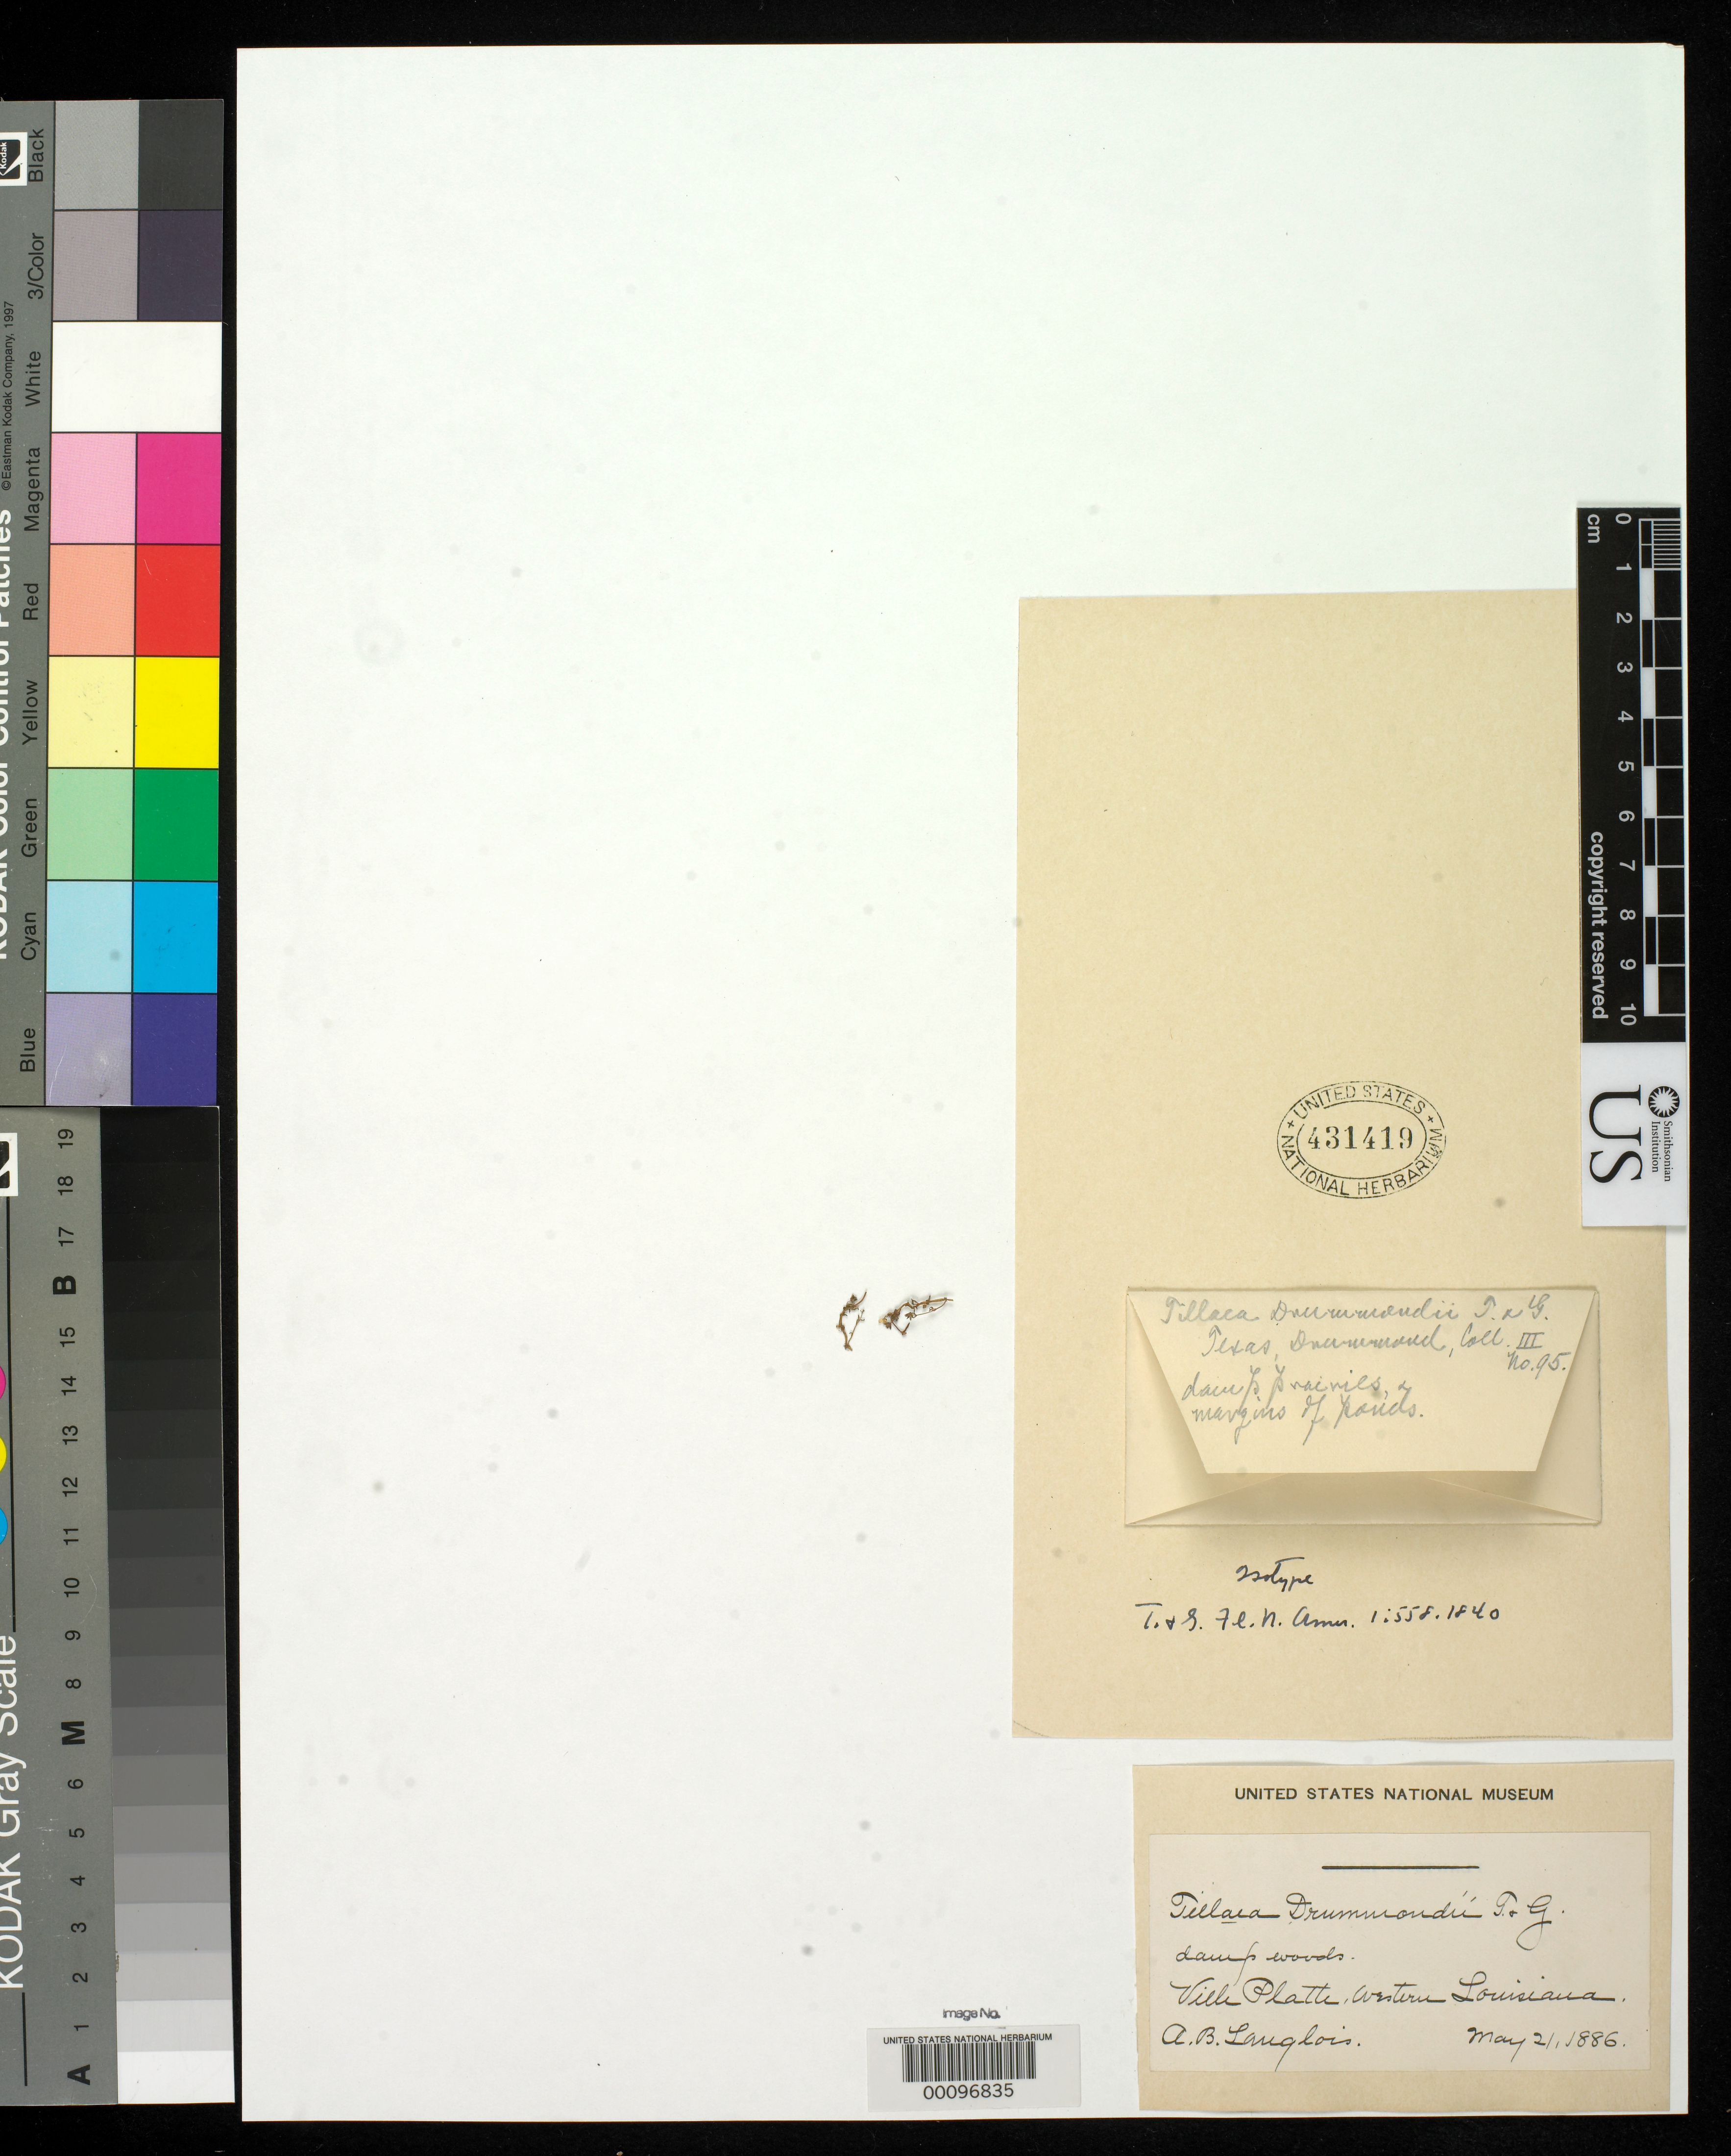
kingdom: Plantae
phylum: Tracheophyta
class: Magnoliopsida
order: Saxifragales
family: Crassulaceae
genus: Tillaea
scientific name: Tillaea drummondii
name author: Torr. & A. Gray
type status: Type Fragment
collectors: -. Drummond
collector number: III 95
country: United States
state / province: Texas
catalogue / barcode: US 431419